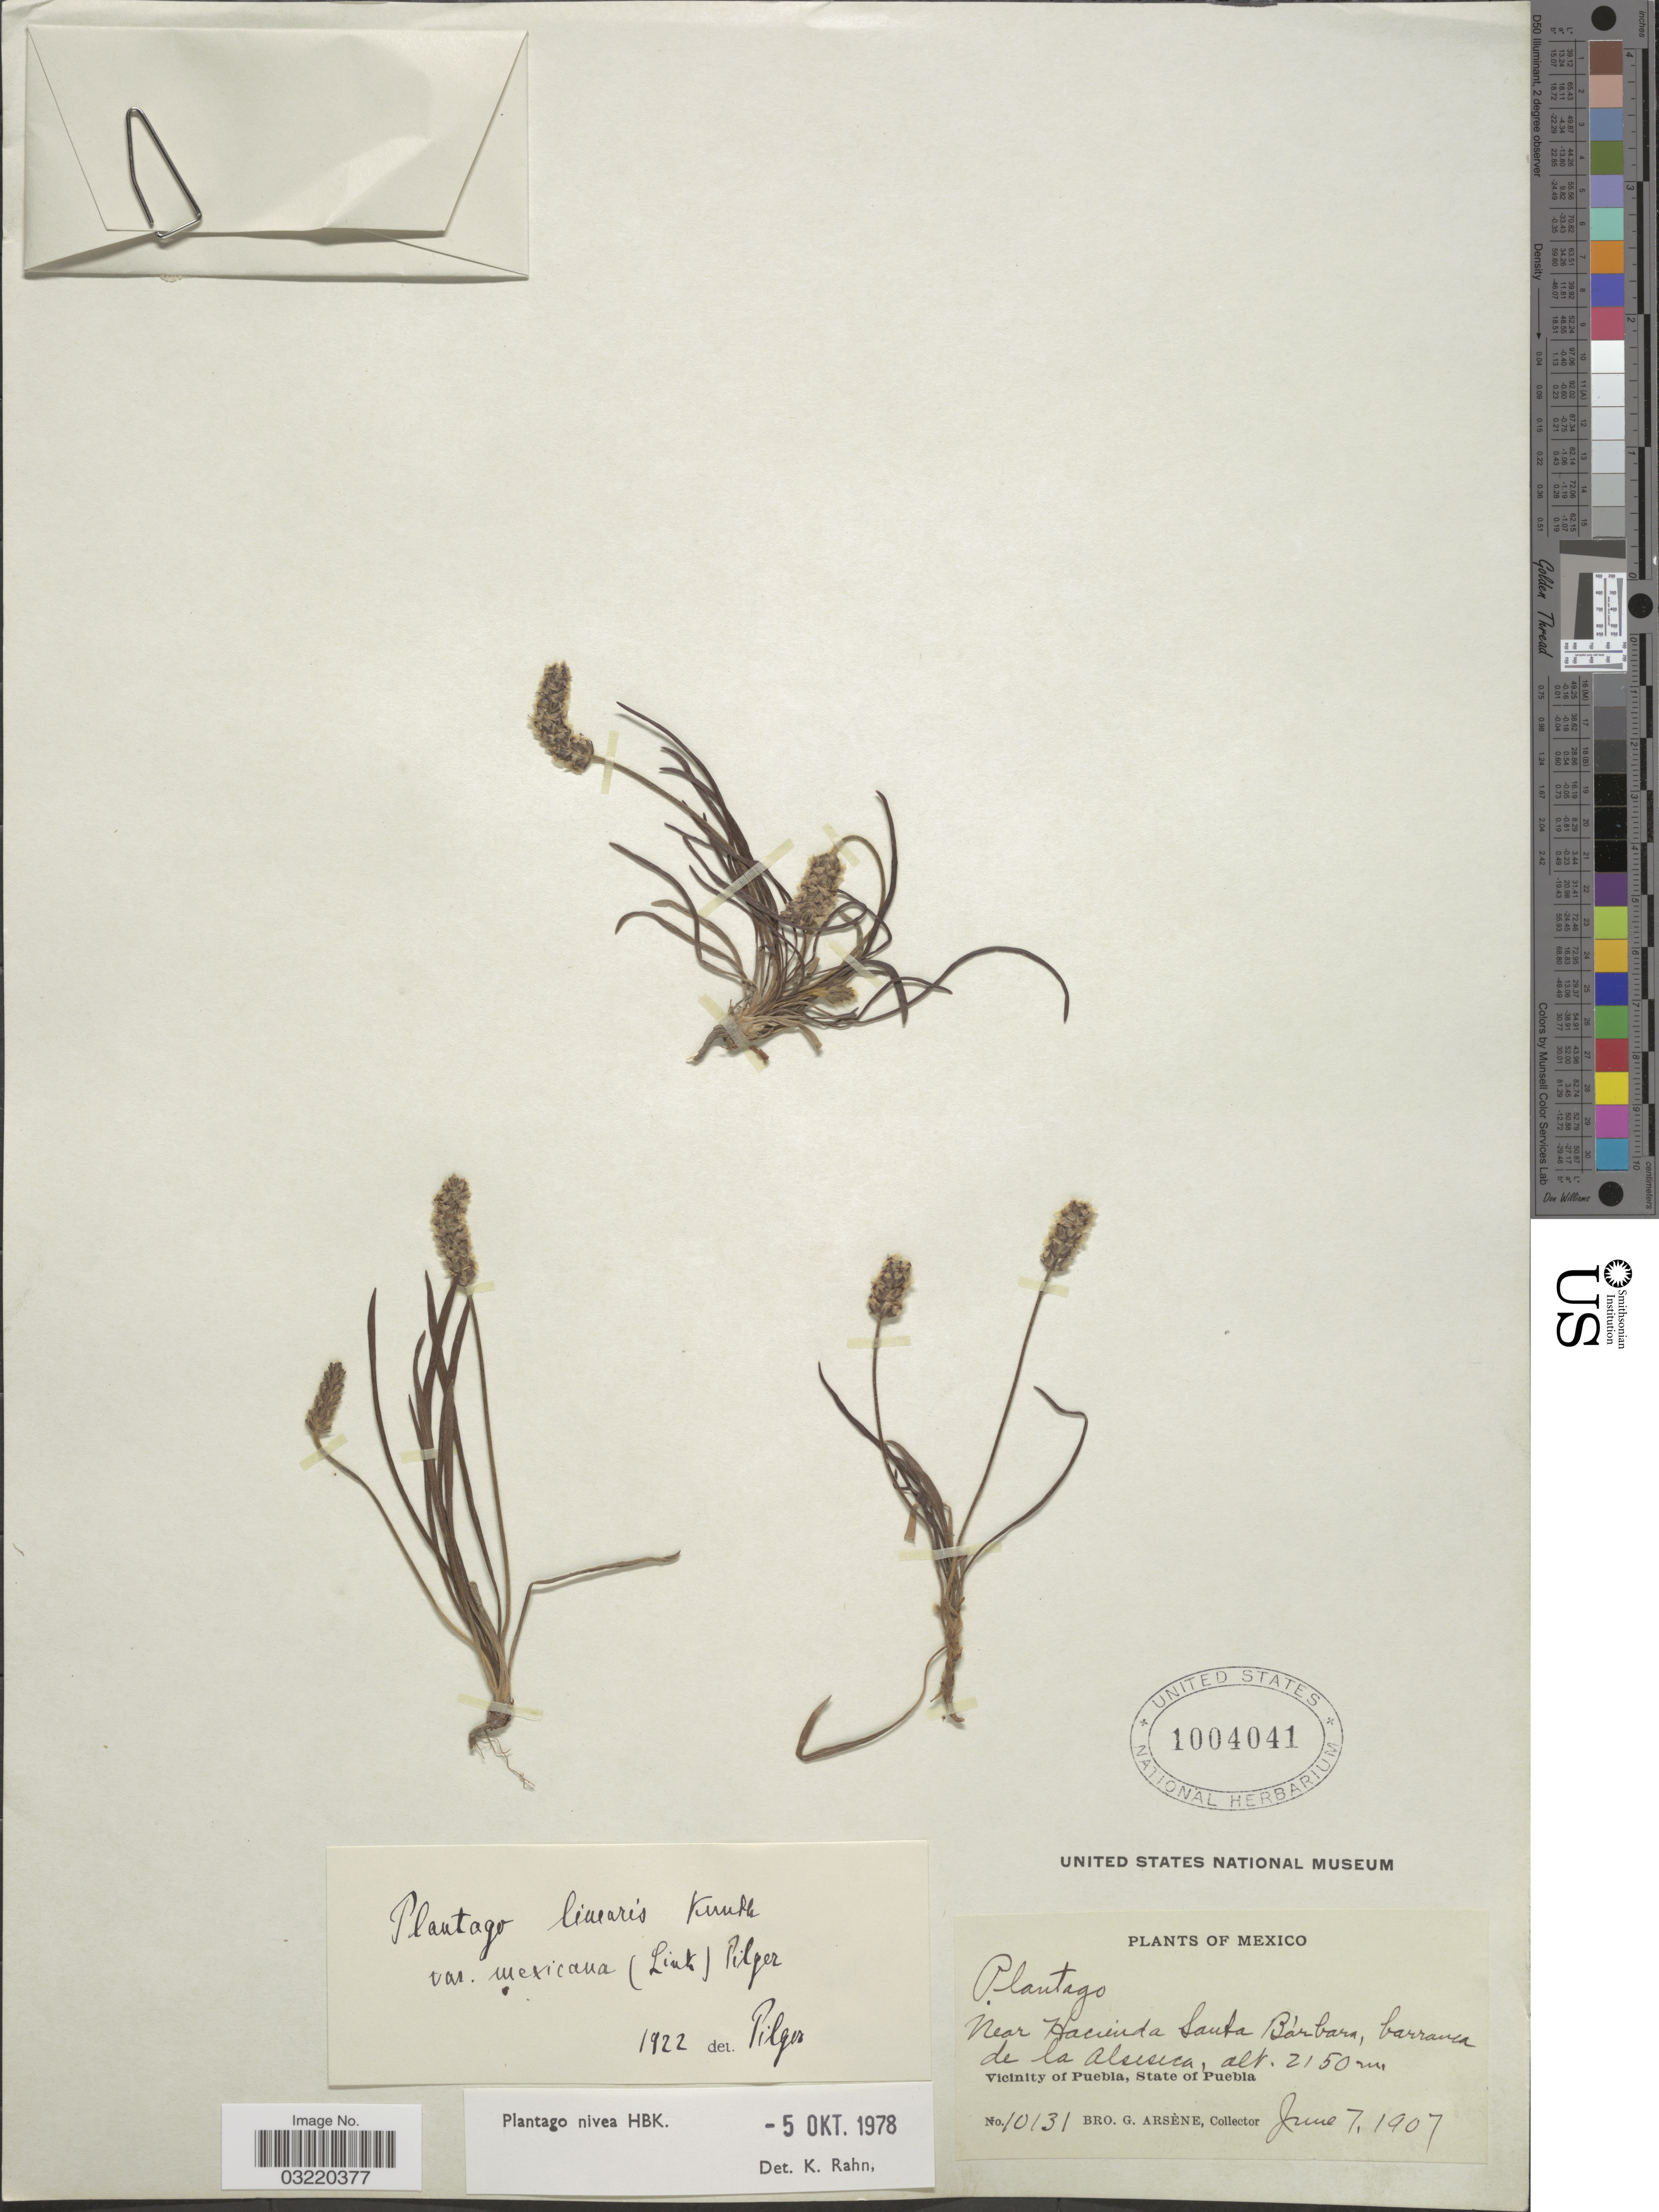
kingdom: Plantae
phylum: Tracheophyta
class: Magnoliopsida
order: Lamiales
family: Plantaginaceae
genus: Plantago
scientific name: Plantago nivea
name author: Kunth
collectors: Bro. G. Arsène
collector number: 10131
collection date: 1907-06-07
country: Mexico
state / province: Puebla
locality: Near Hacienda Santa Bárbara, barranca de la Alseseca. Vicinity of Puebla.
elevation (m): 2150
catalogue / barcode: US 1004041